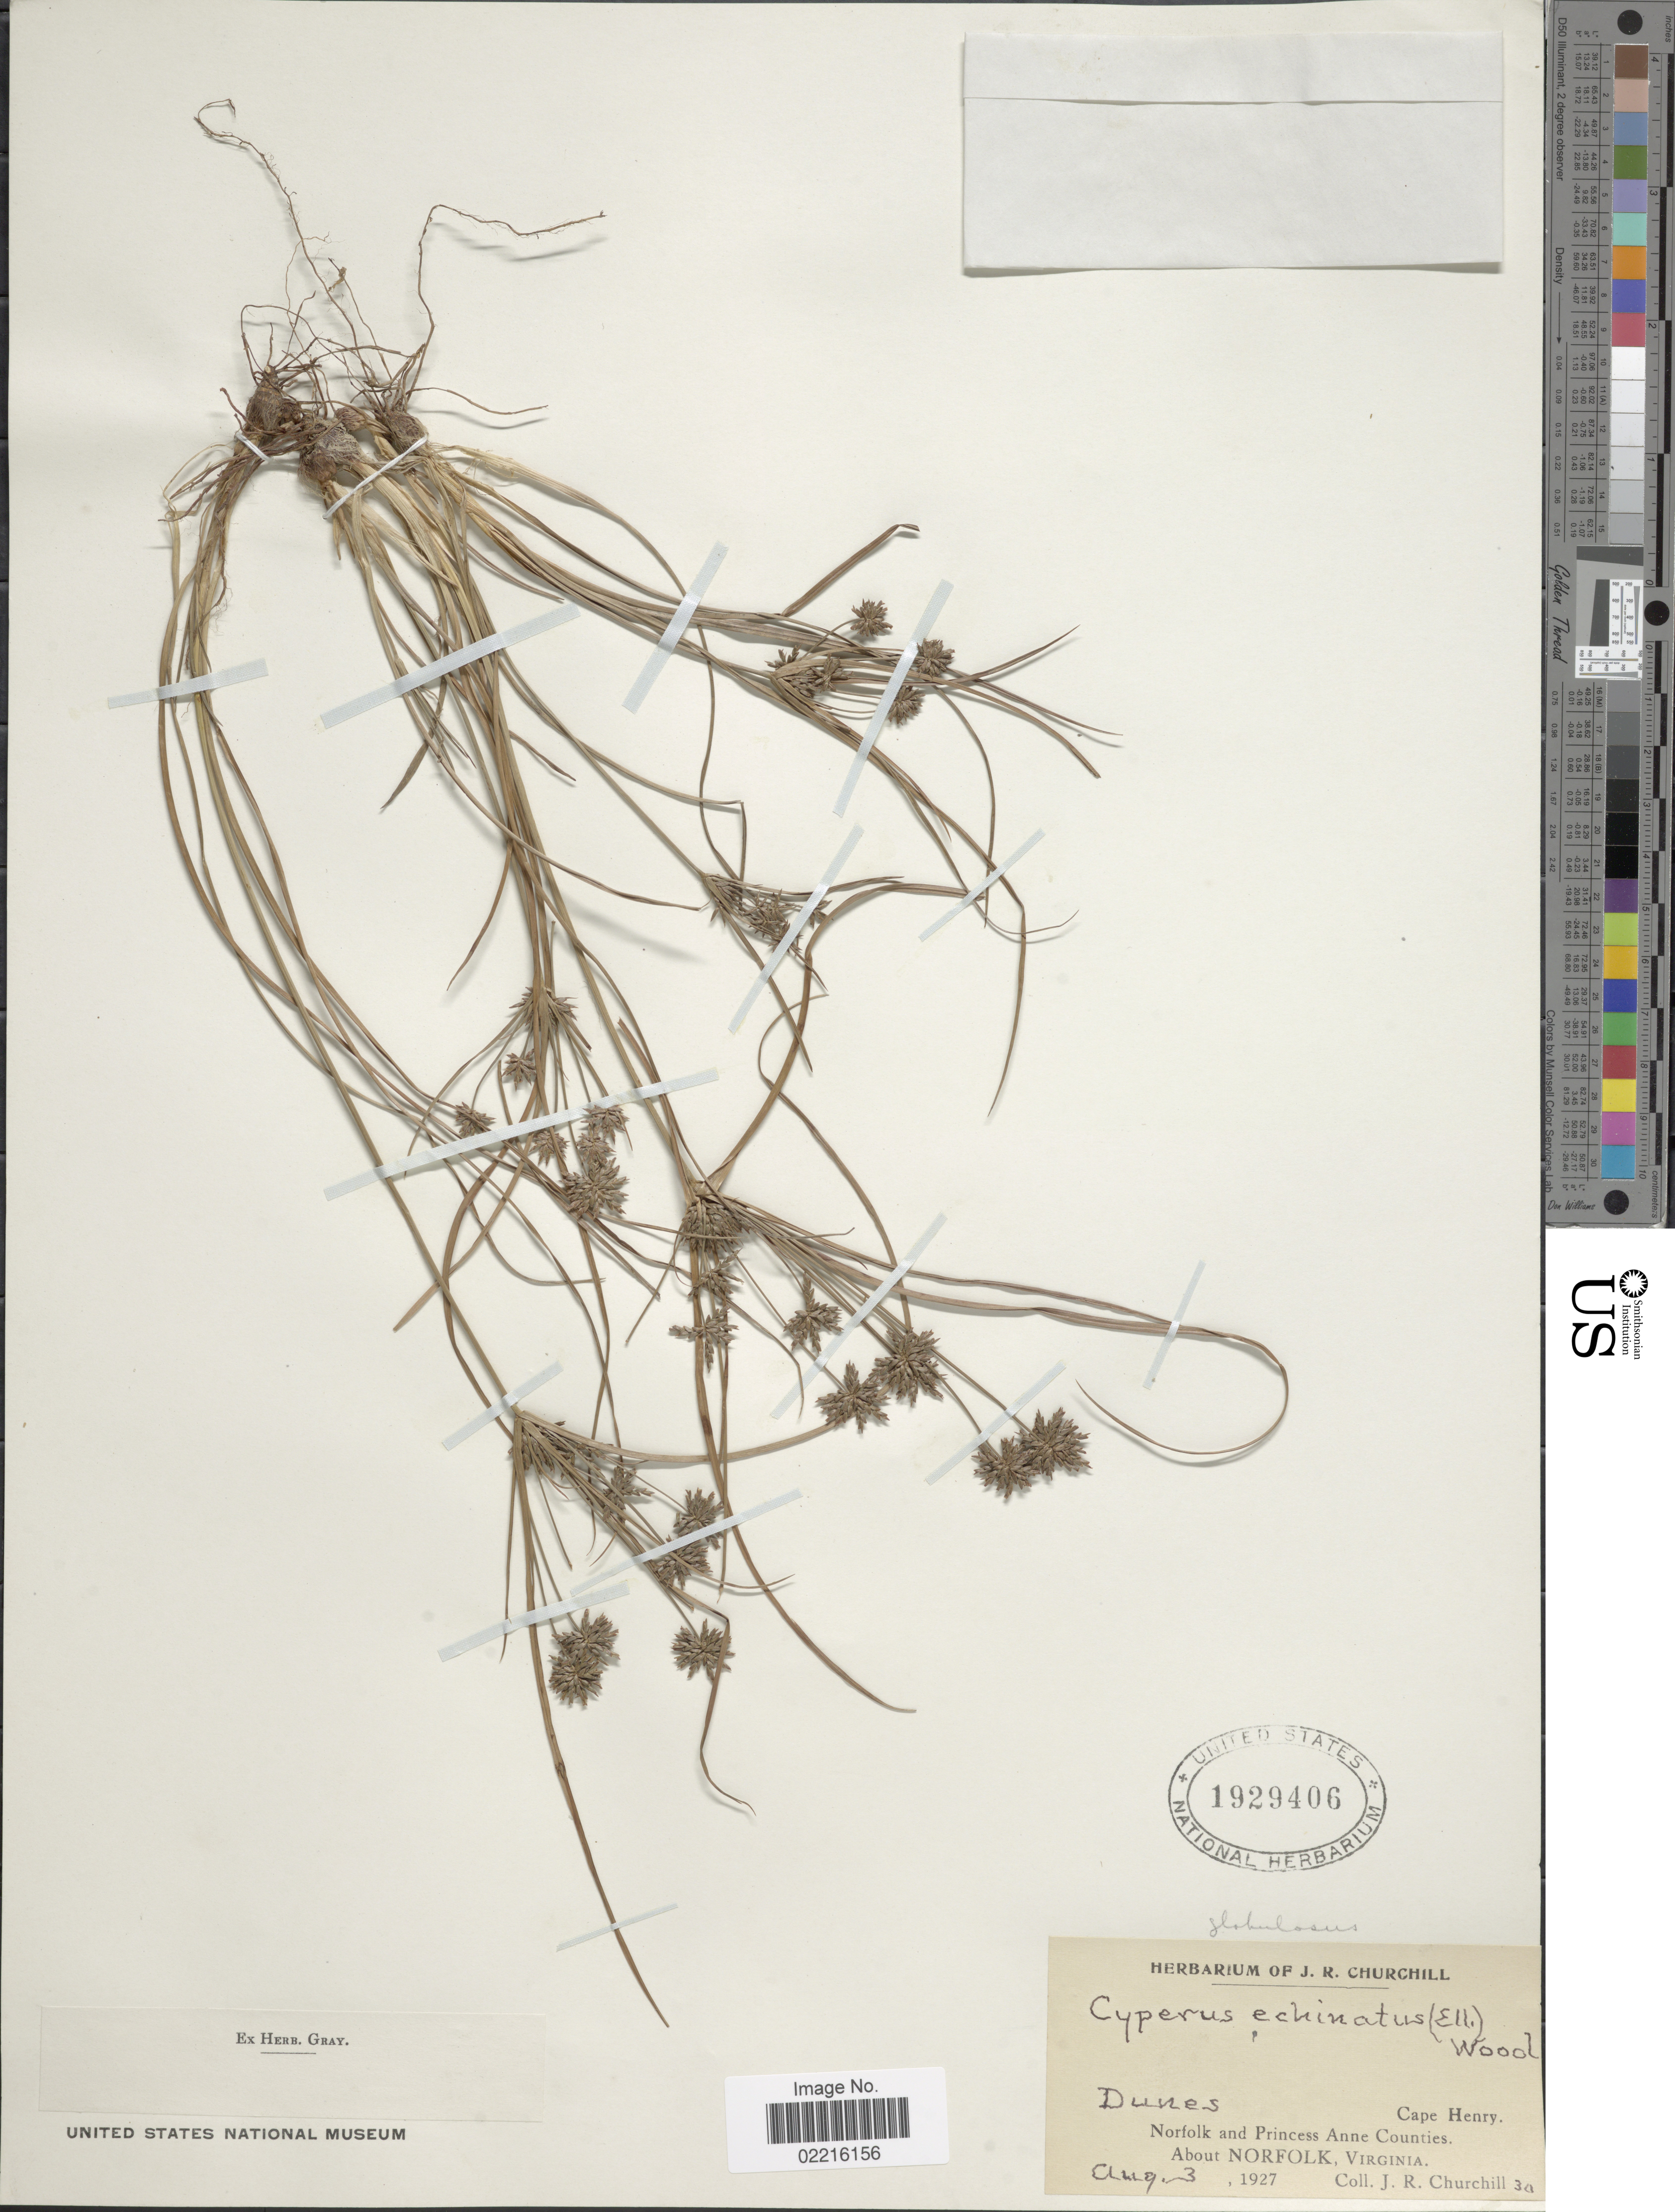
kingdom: Plantae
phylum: Tracheophyta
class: Liliopsida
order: Poales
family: Cyperaceae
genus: Cyperus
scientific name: Cyperus grayi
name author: Torr.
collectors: J. Churchill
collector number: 30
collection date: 1927-08-03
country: United States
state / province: Virginia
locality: Dunes, Norfolk and Princess Anne Counties. About Norfolk, Cape Henry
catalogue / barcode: US 1929406